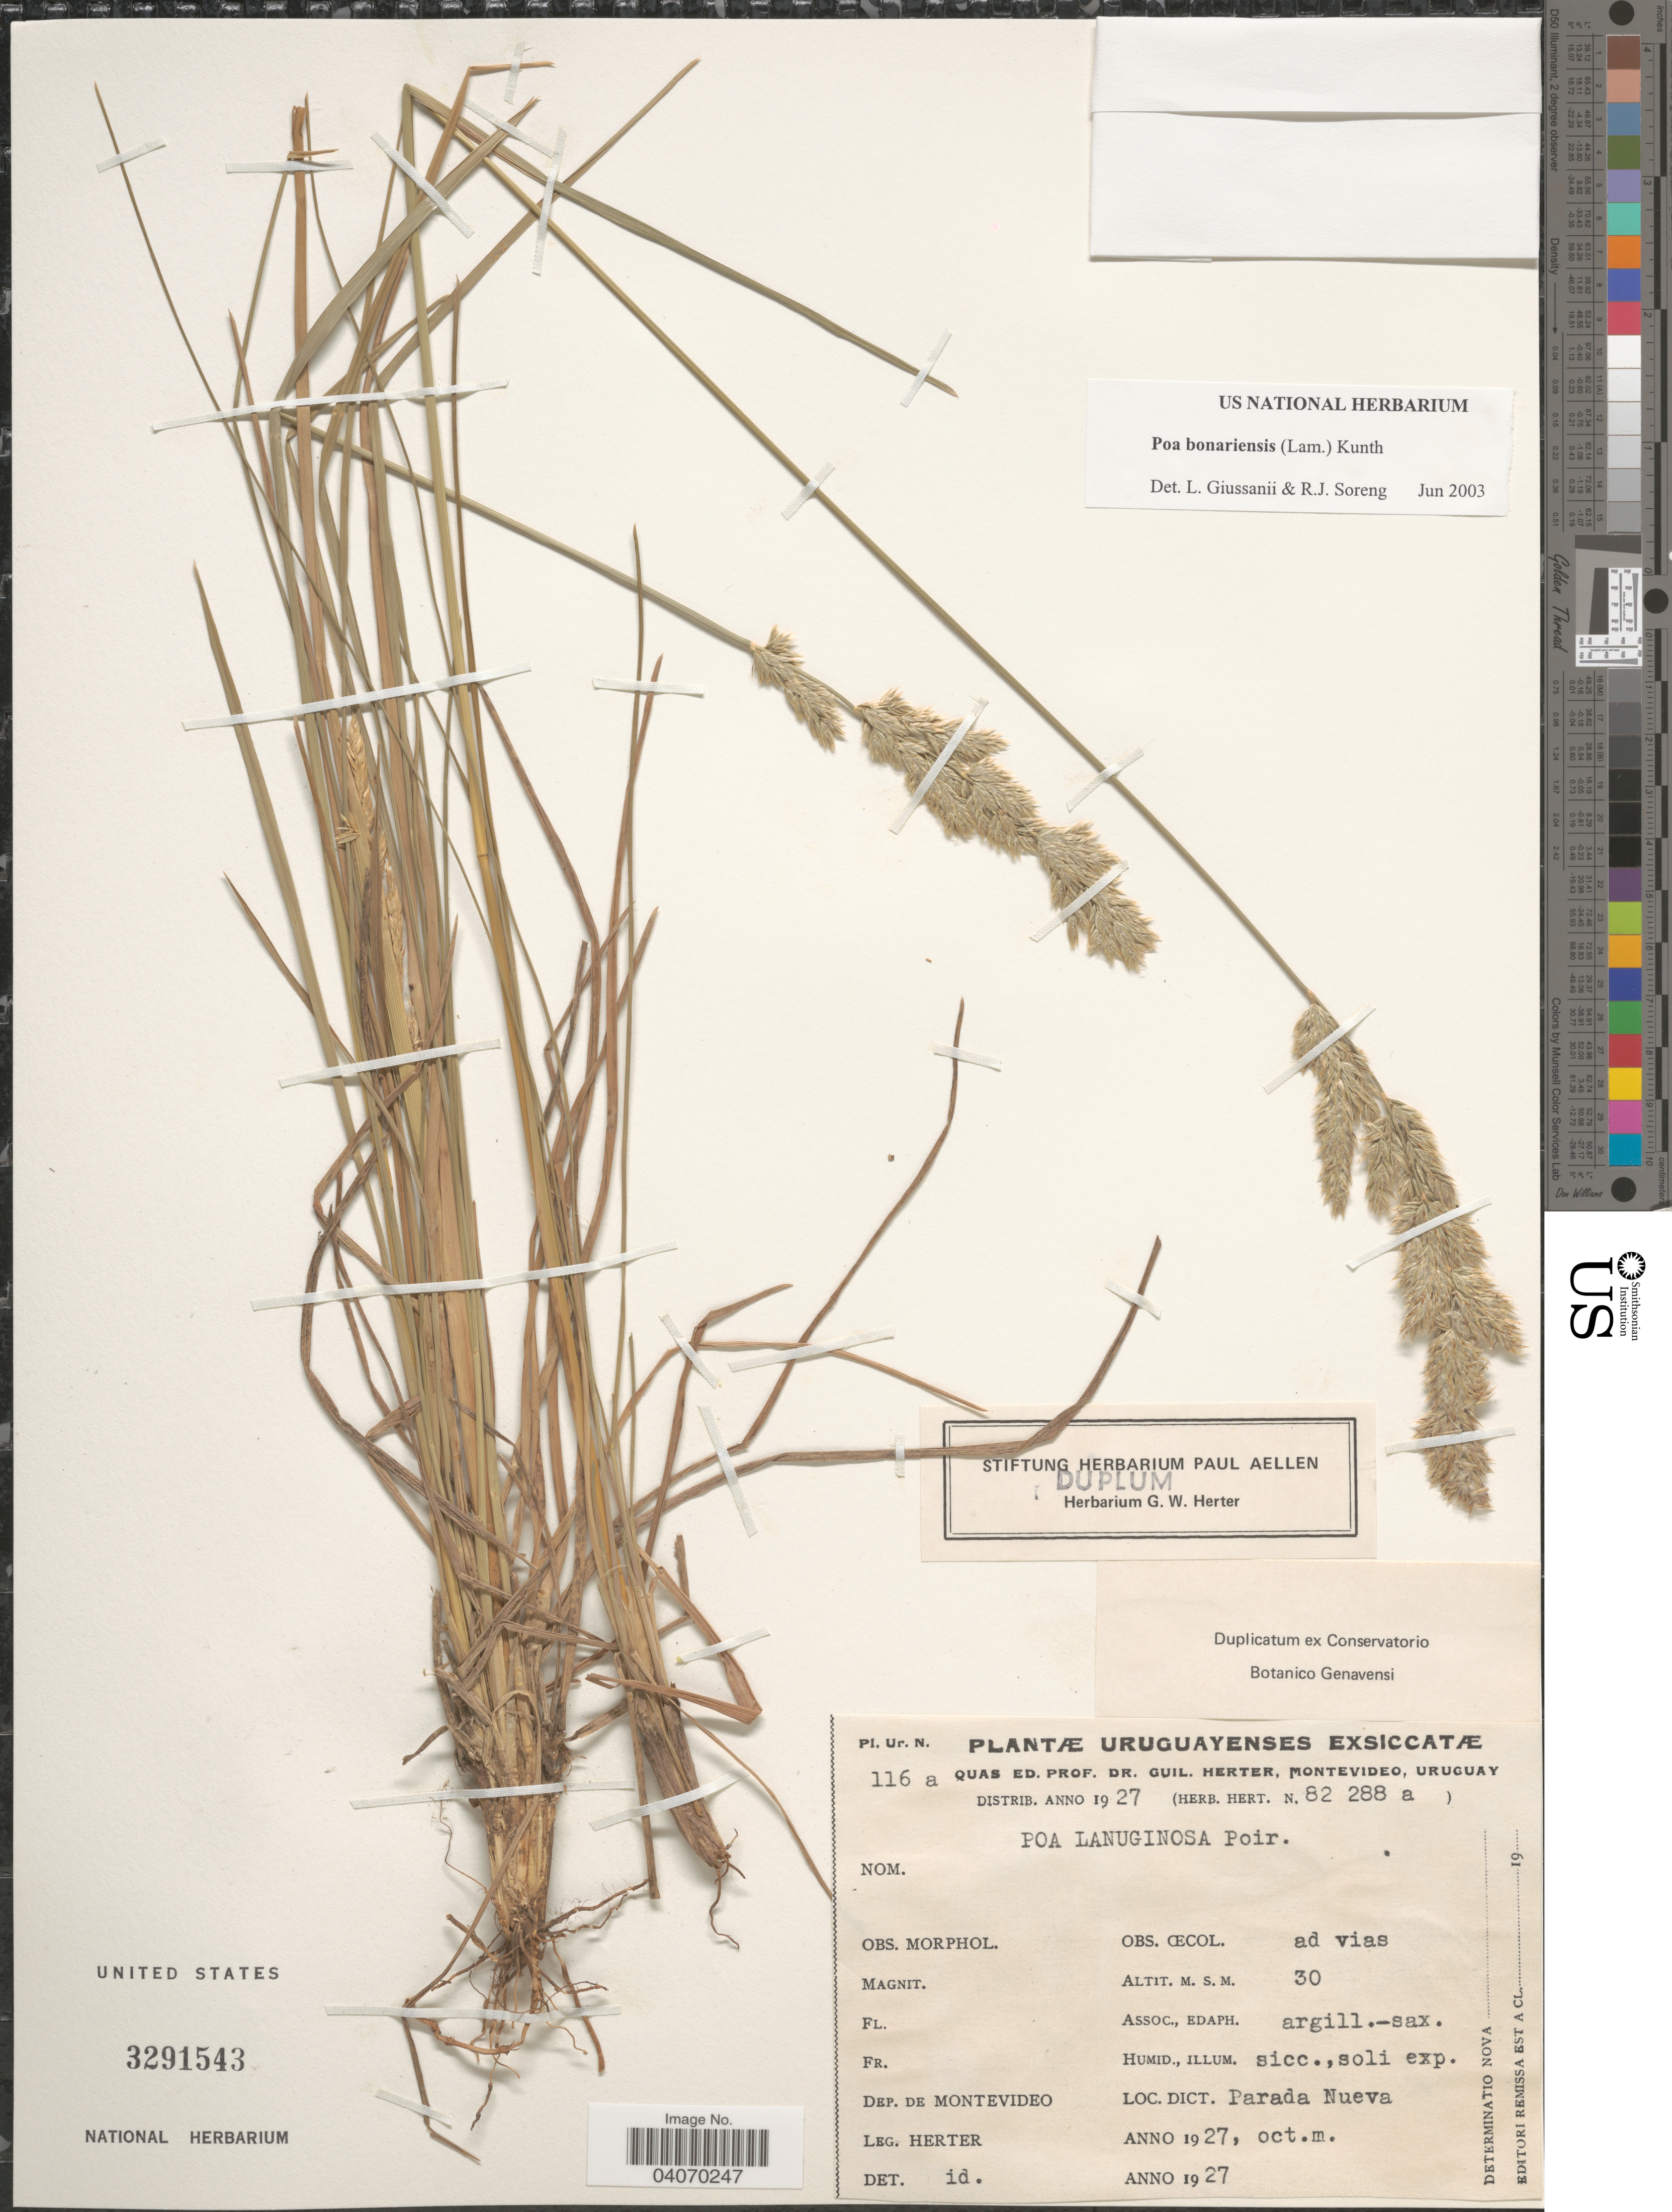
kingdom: Plantae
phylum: Tracheophyta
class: Liliopsida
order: Poales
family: Poaceae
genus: Poa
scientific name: Poa bonariensis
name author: (Lam.) Kunth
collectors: G. Herter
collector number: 116a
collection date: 1927-10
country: Uruguay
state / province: Montevideo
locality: Dep. de Montevideo. Parada Nueva.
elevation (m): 30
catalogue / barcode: US 3291543